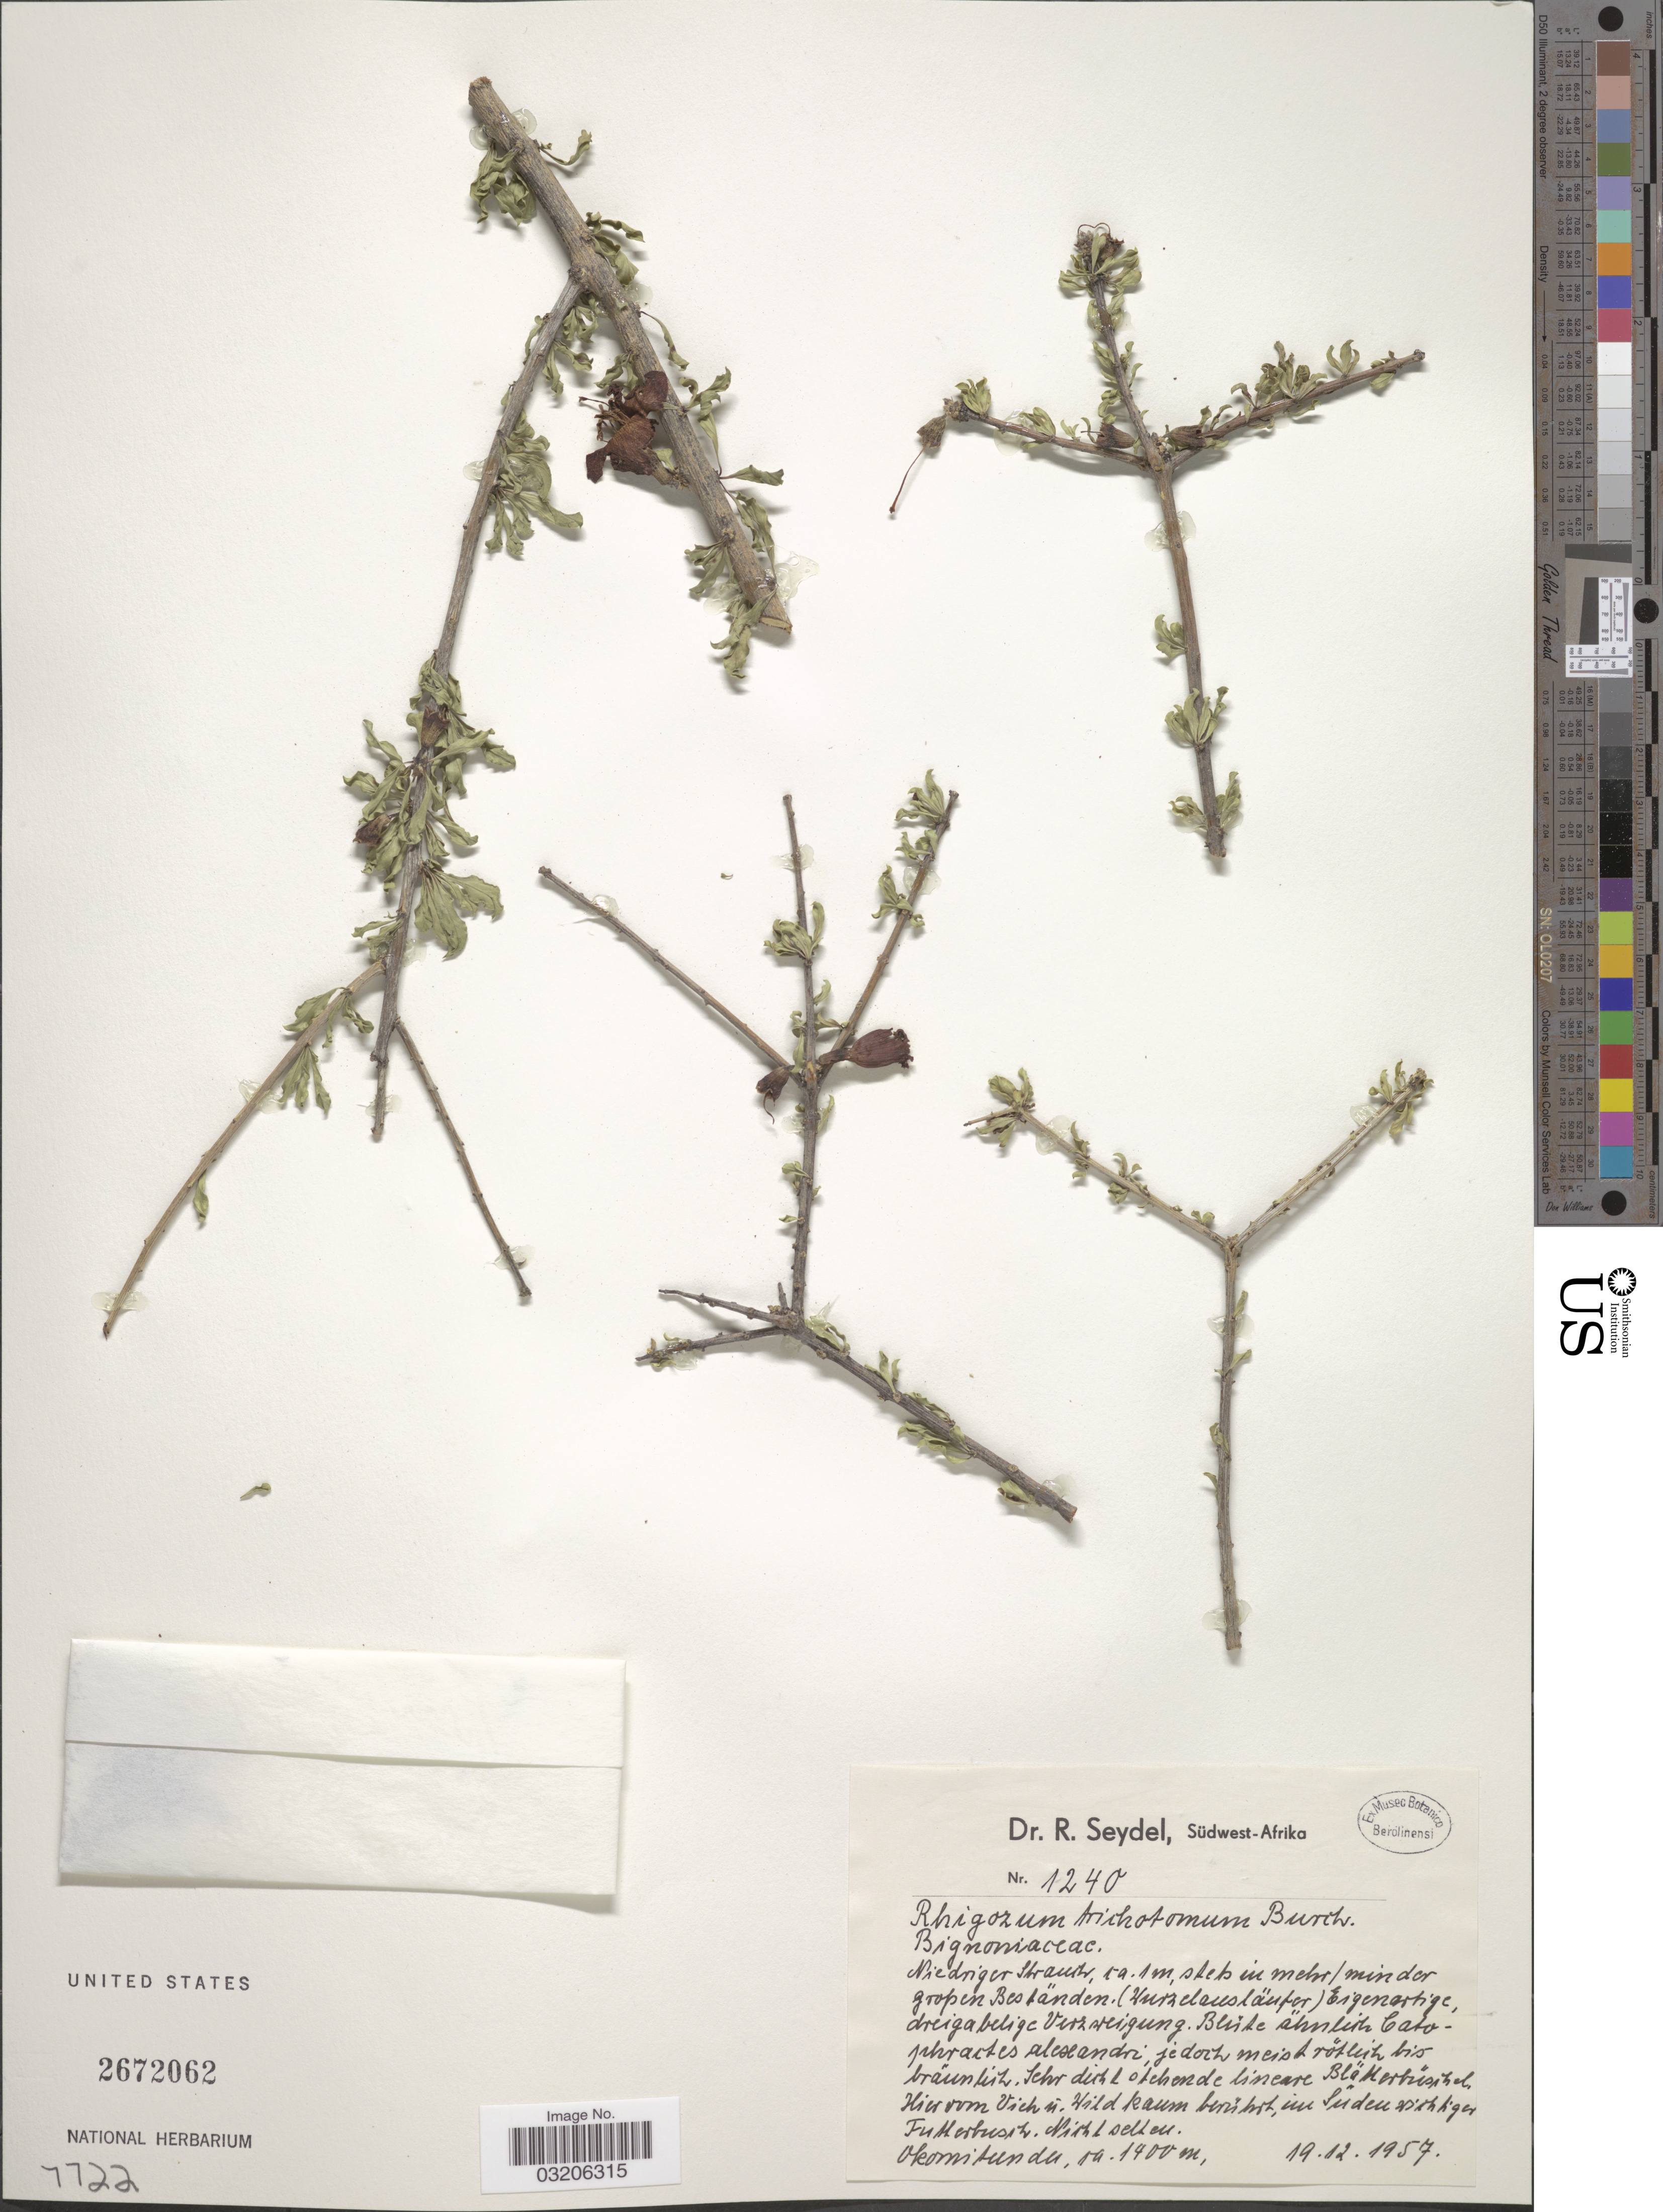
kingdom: Plantae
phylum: Tracheophyta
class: Magnoliopsida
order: Lamiales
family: Bignoniaceae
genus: Rhigozum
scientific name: Rhigozum trichotomum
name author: Burch.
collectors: R. Seydel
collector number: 1240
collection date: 1957-12-19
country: Namibia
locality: Südwest-Afrika. Okomitundu.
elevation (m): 1400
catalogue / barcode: US 2672062